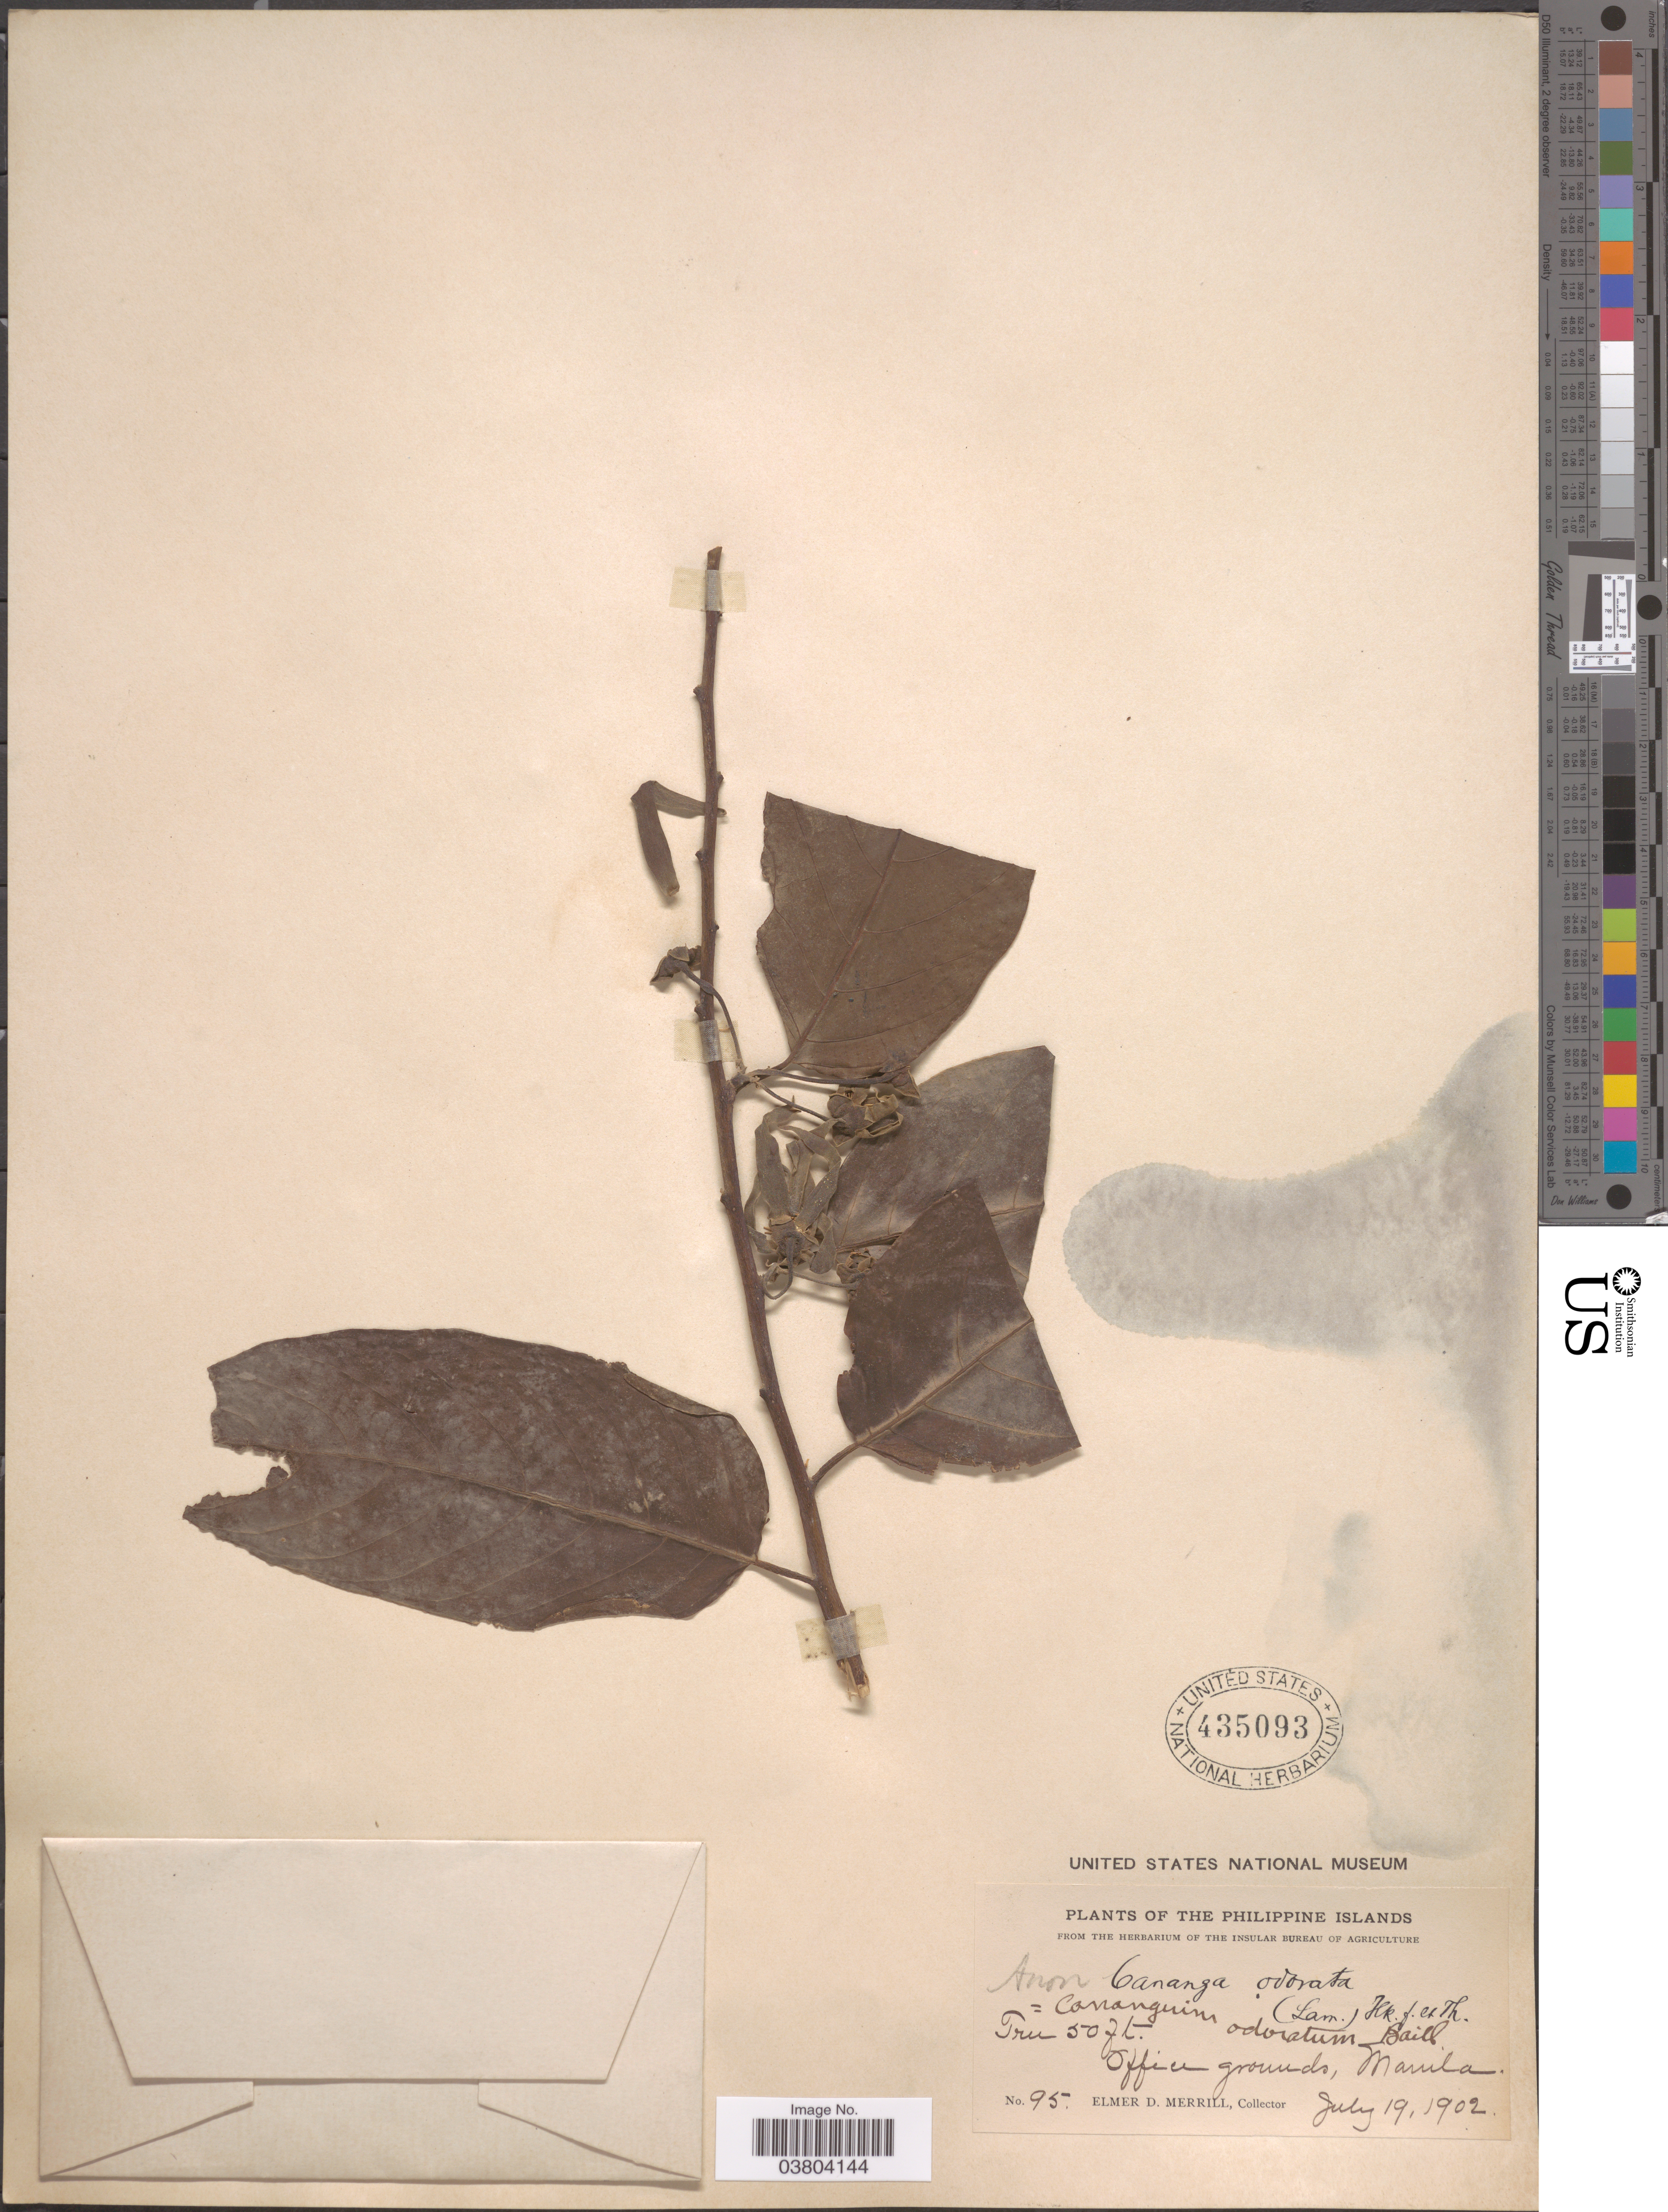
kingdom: Plantae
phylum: Tracheophyta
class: Magnoliopsida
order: Magnoliales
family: Annonaceae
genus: Cananga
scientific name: Cananga odorata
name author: (Lam.) Hook. f. & Thomson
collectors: E. D. Merrill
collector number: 95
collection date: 1902-07-19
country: Philippines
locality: The Philippine Islands. Office grounds, Manila.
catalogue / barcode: US 435093